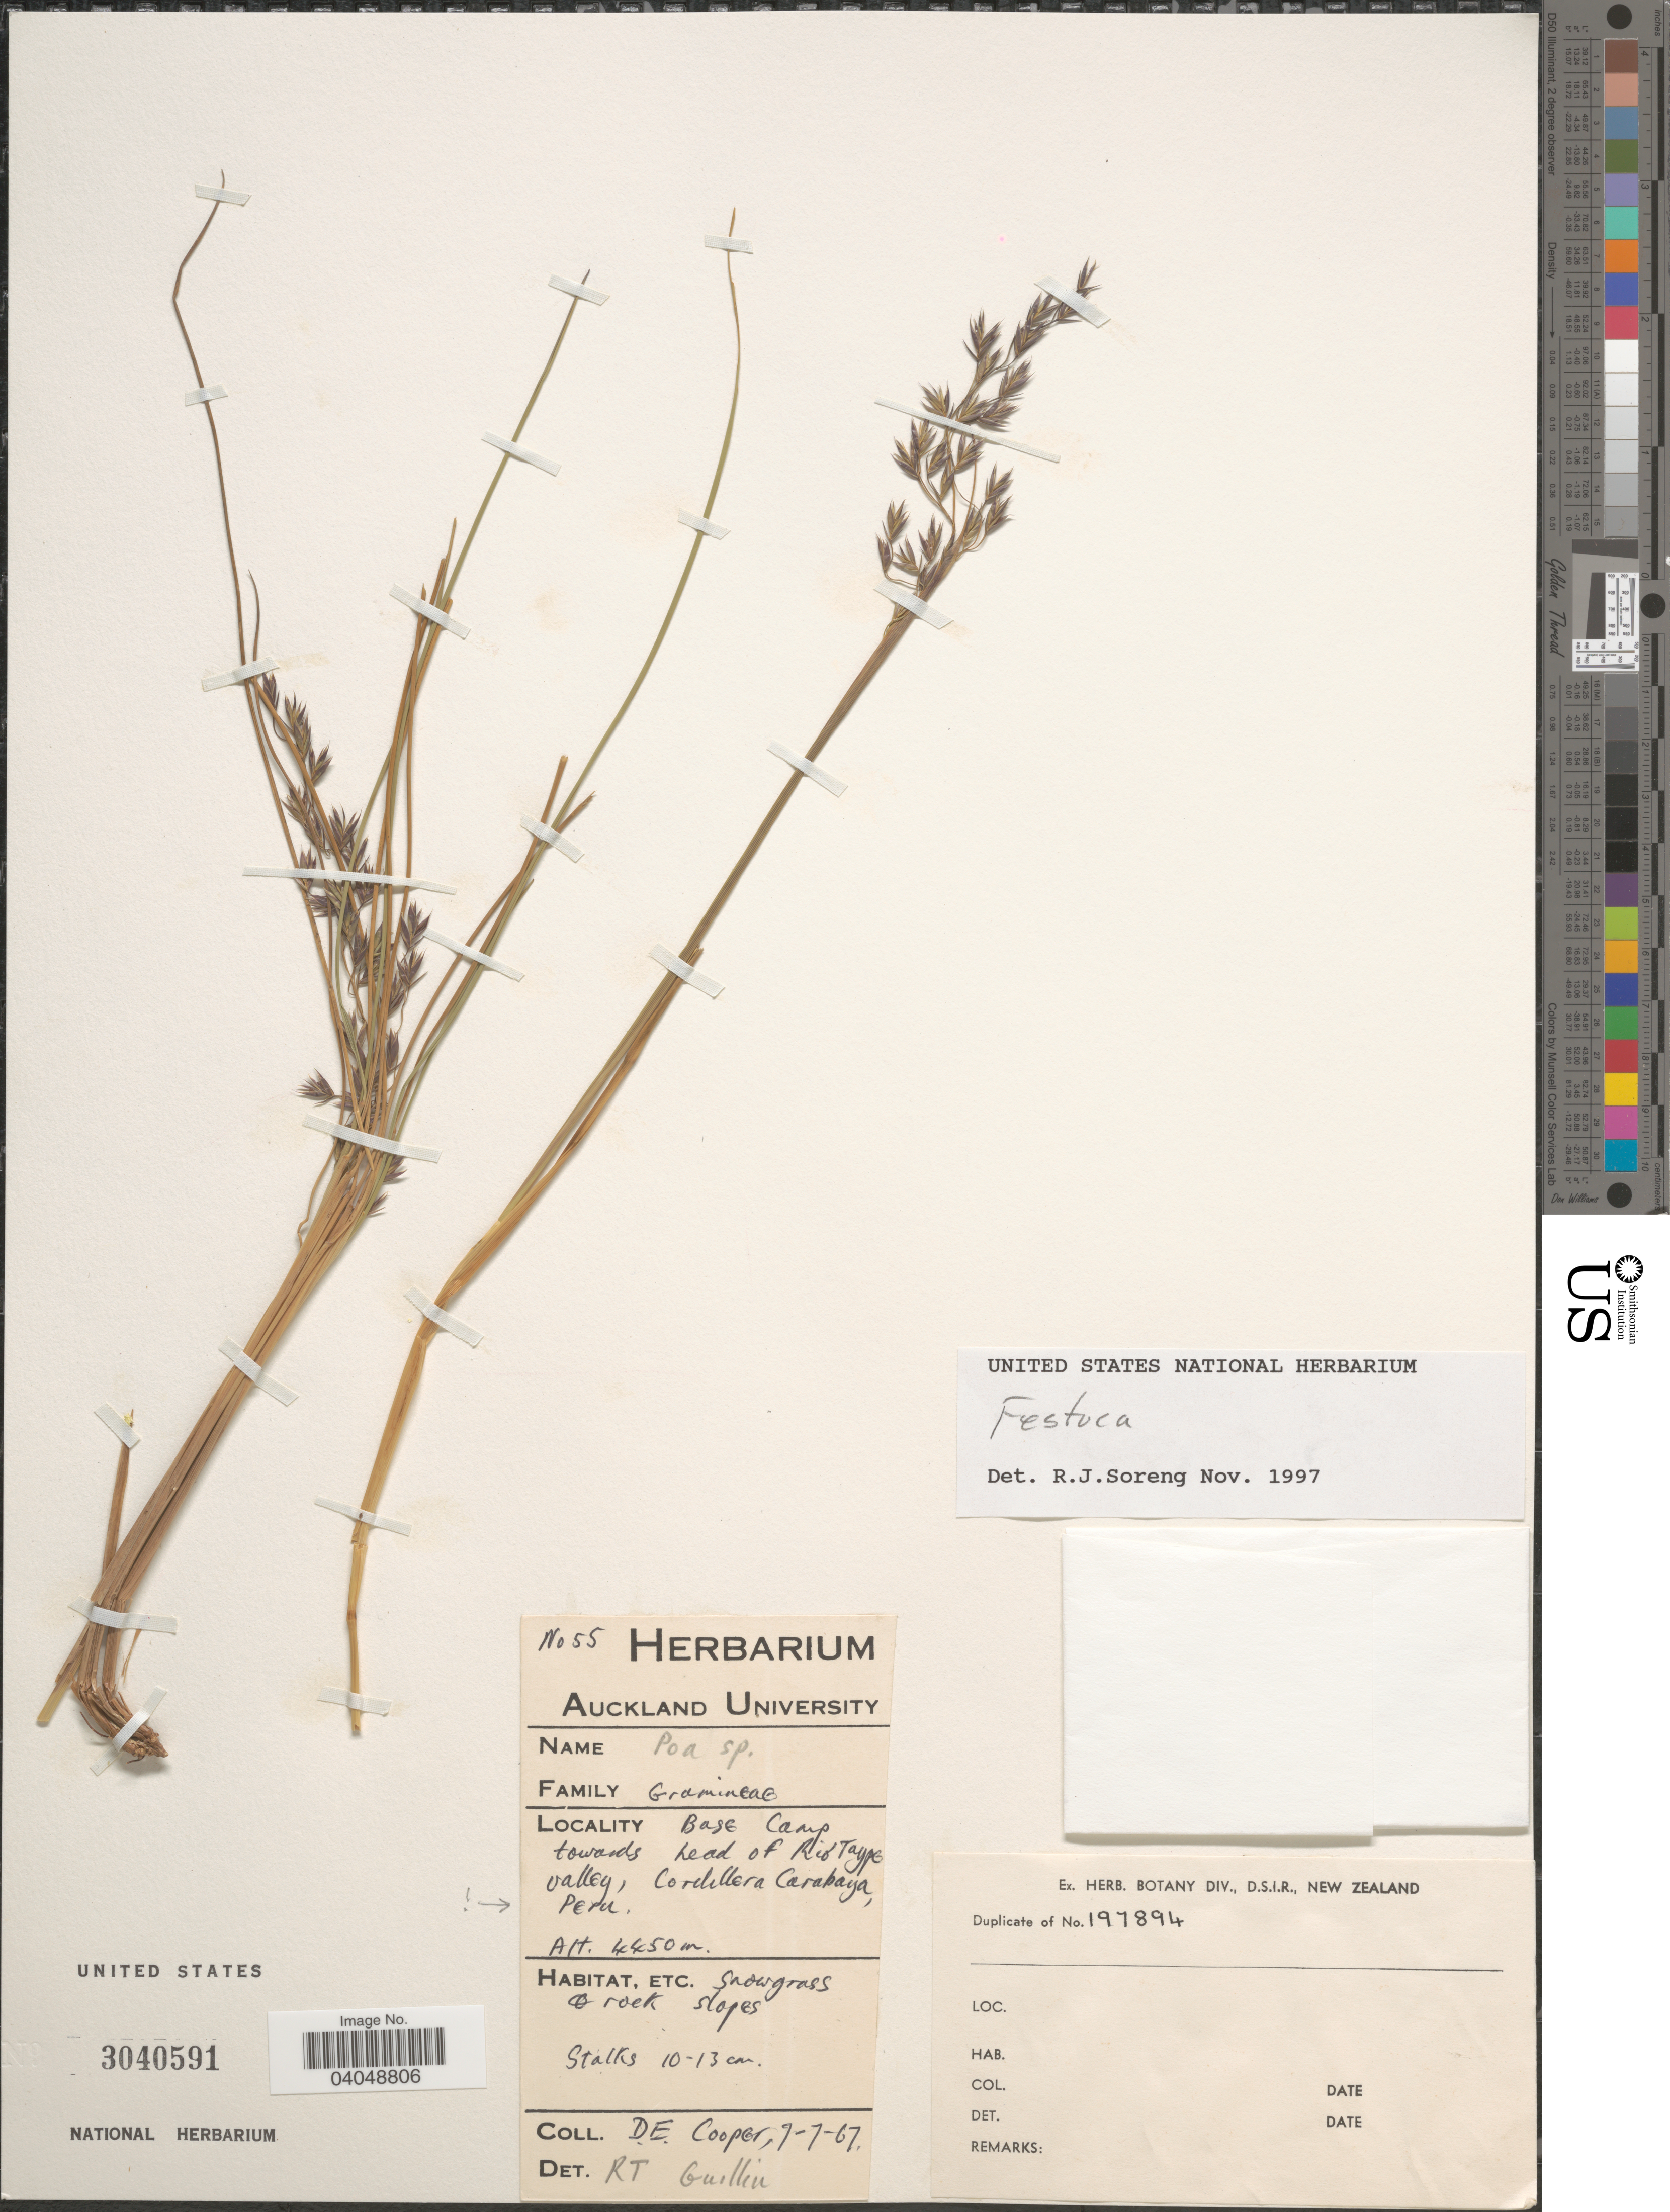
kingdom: Plantae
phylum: Tracheophyta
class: Liliopsida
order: Poales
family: Poaceae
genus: Festuca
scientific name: Festuca sp.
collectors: D. E. Cooper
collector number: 55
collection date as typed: Transcribed d/m/y: 7/7/67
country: Chile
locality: Base Camp, towards head of Rio Taype valley, Cordillera Carabaya.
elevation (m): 4450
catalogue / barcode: US 3040591